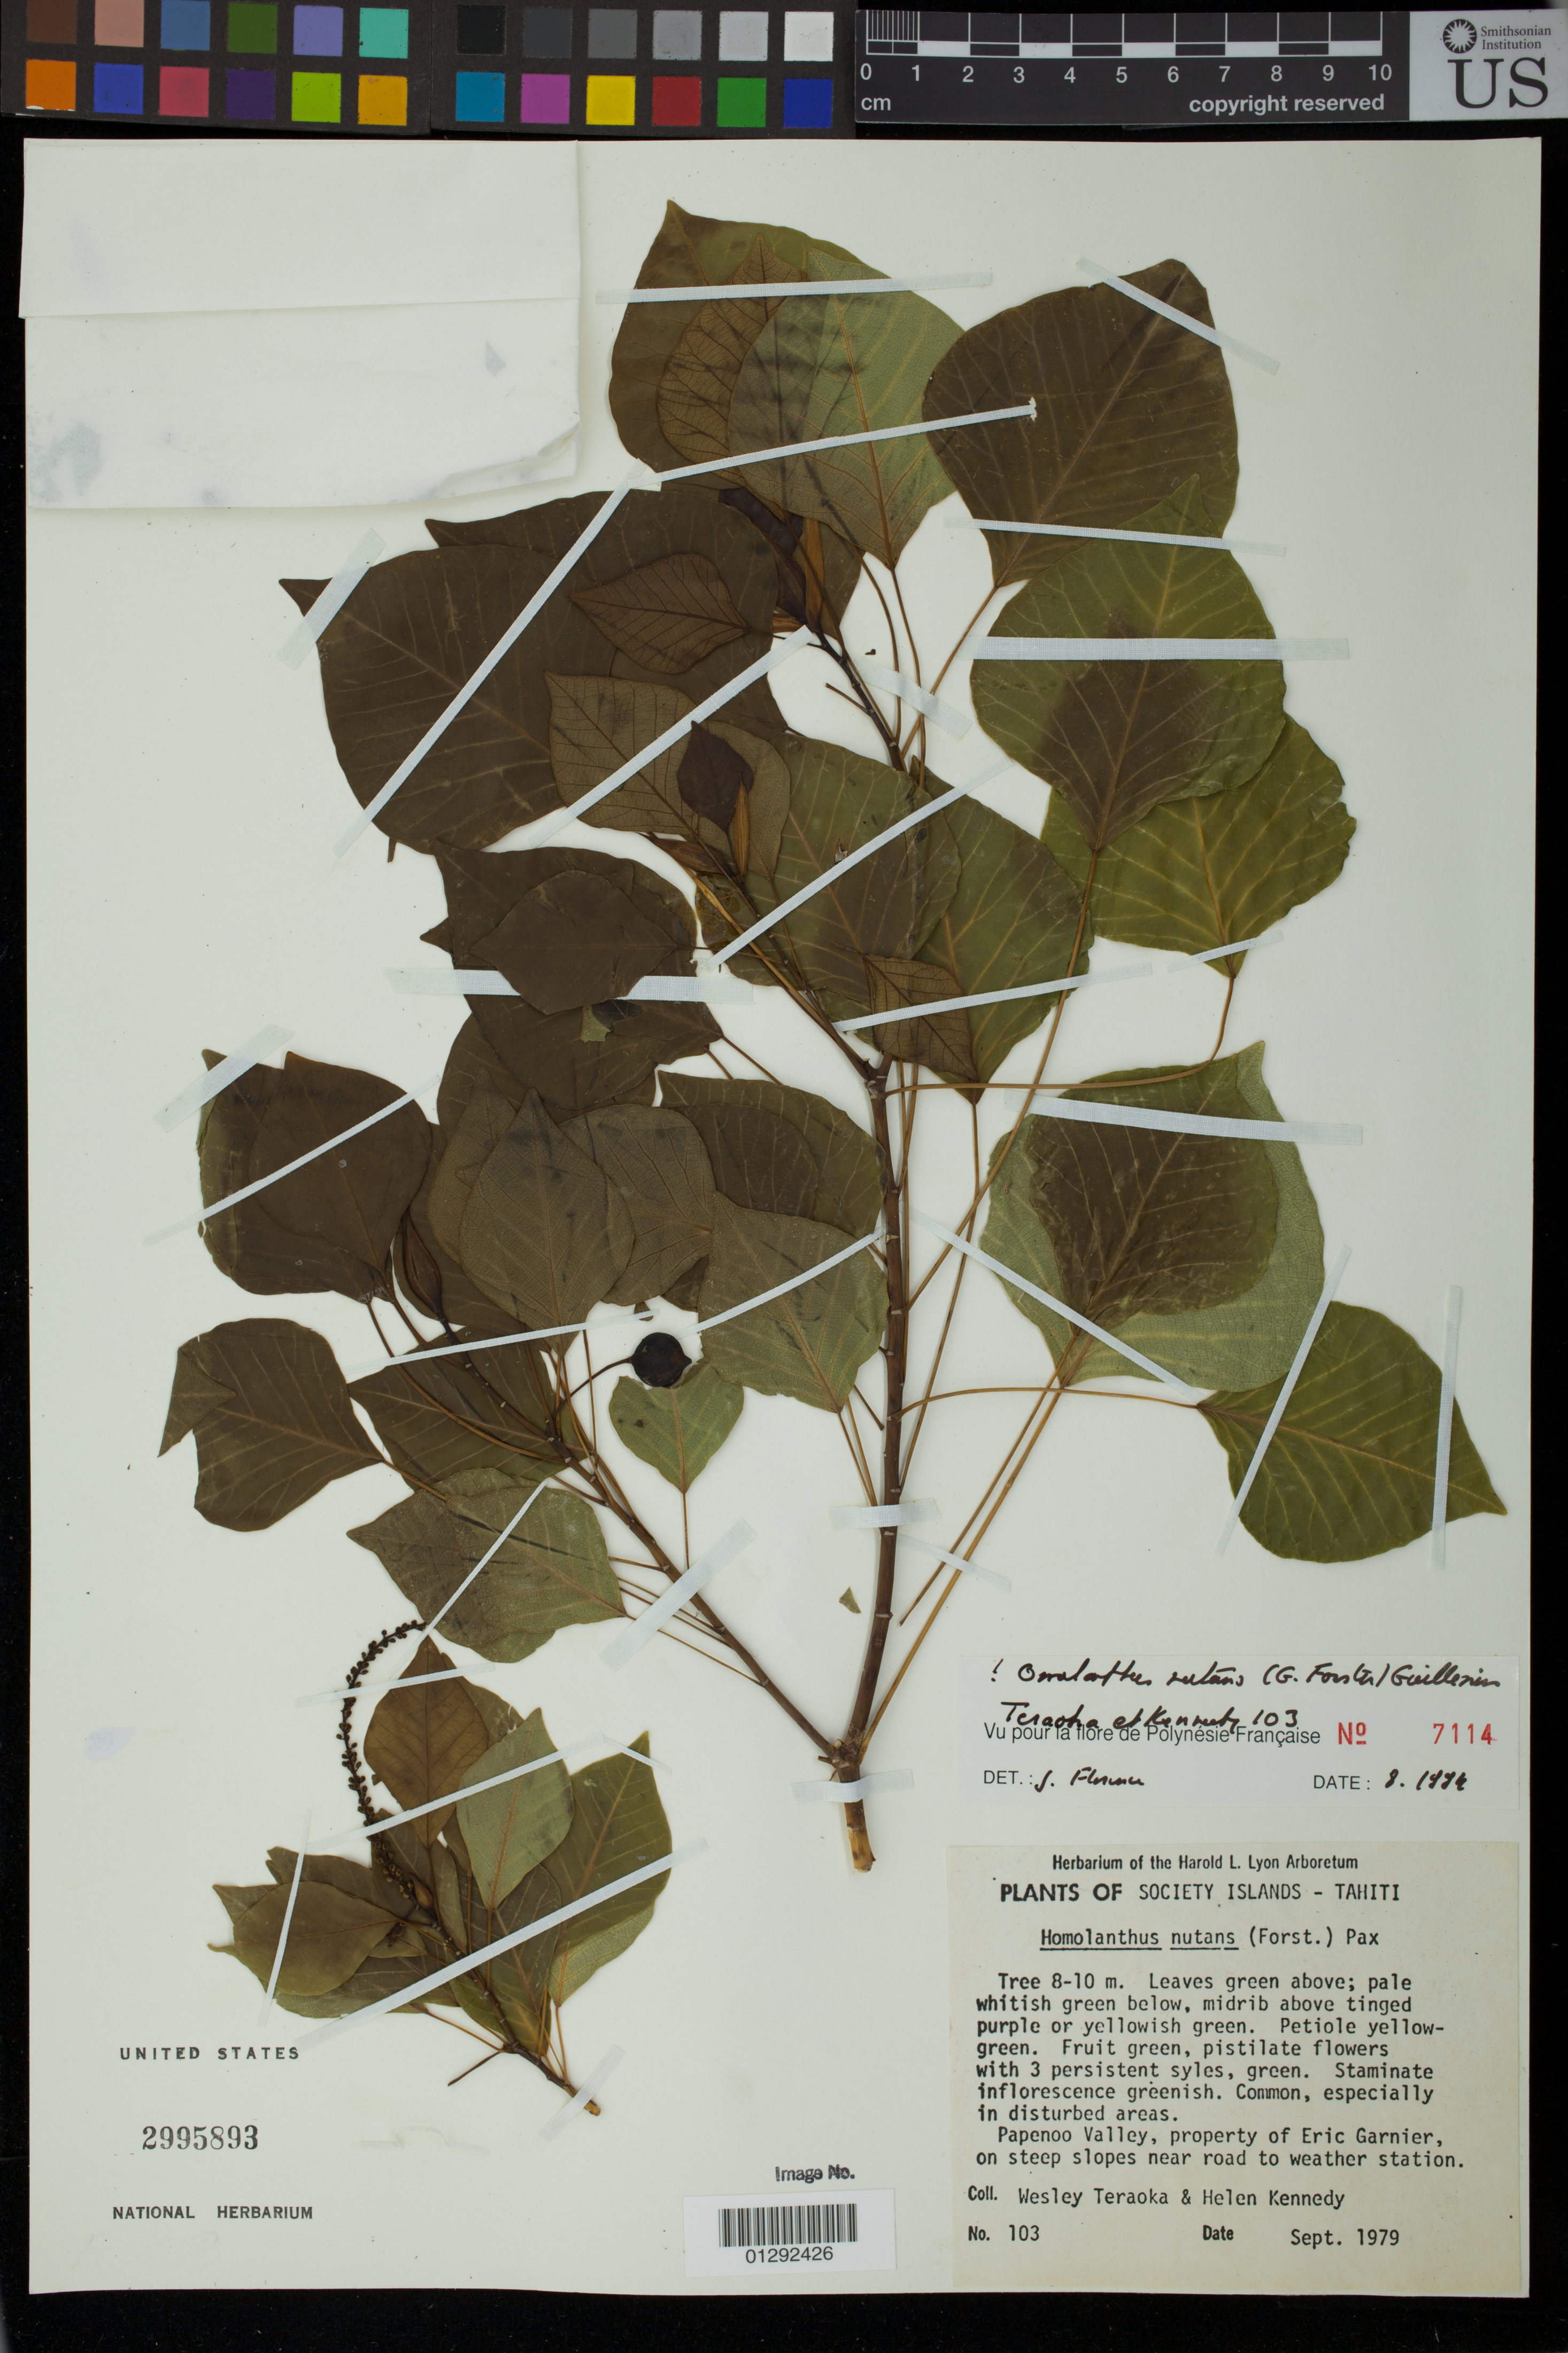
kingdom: Plantae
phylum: Tracheophyta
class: Magnoliopsida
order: Malpighiales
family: Euphorbiaceae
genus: Homalanthus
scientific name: Homalanthus nutans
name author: (G. Forst.) Guill.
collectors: W. Teraoka & H. Kennedy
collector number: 103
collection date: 1979-09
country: French Polynesia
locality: Society Islands - Tahiti. Papenoo Valley, property of Eric Garnier, on steep slopes near road to weather station.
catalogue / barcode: US 2995893